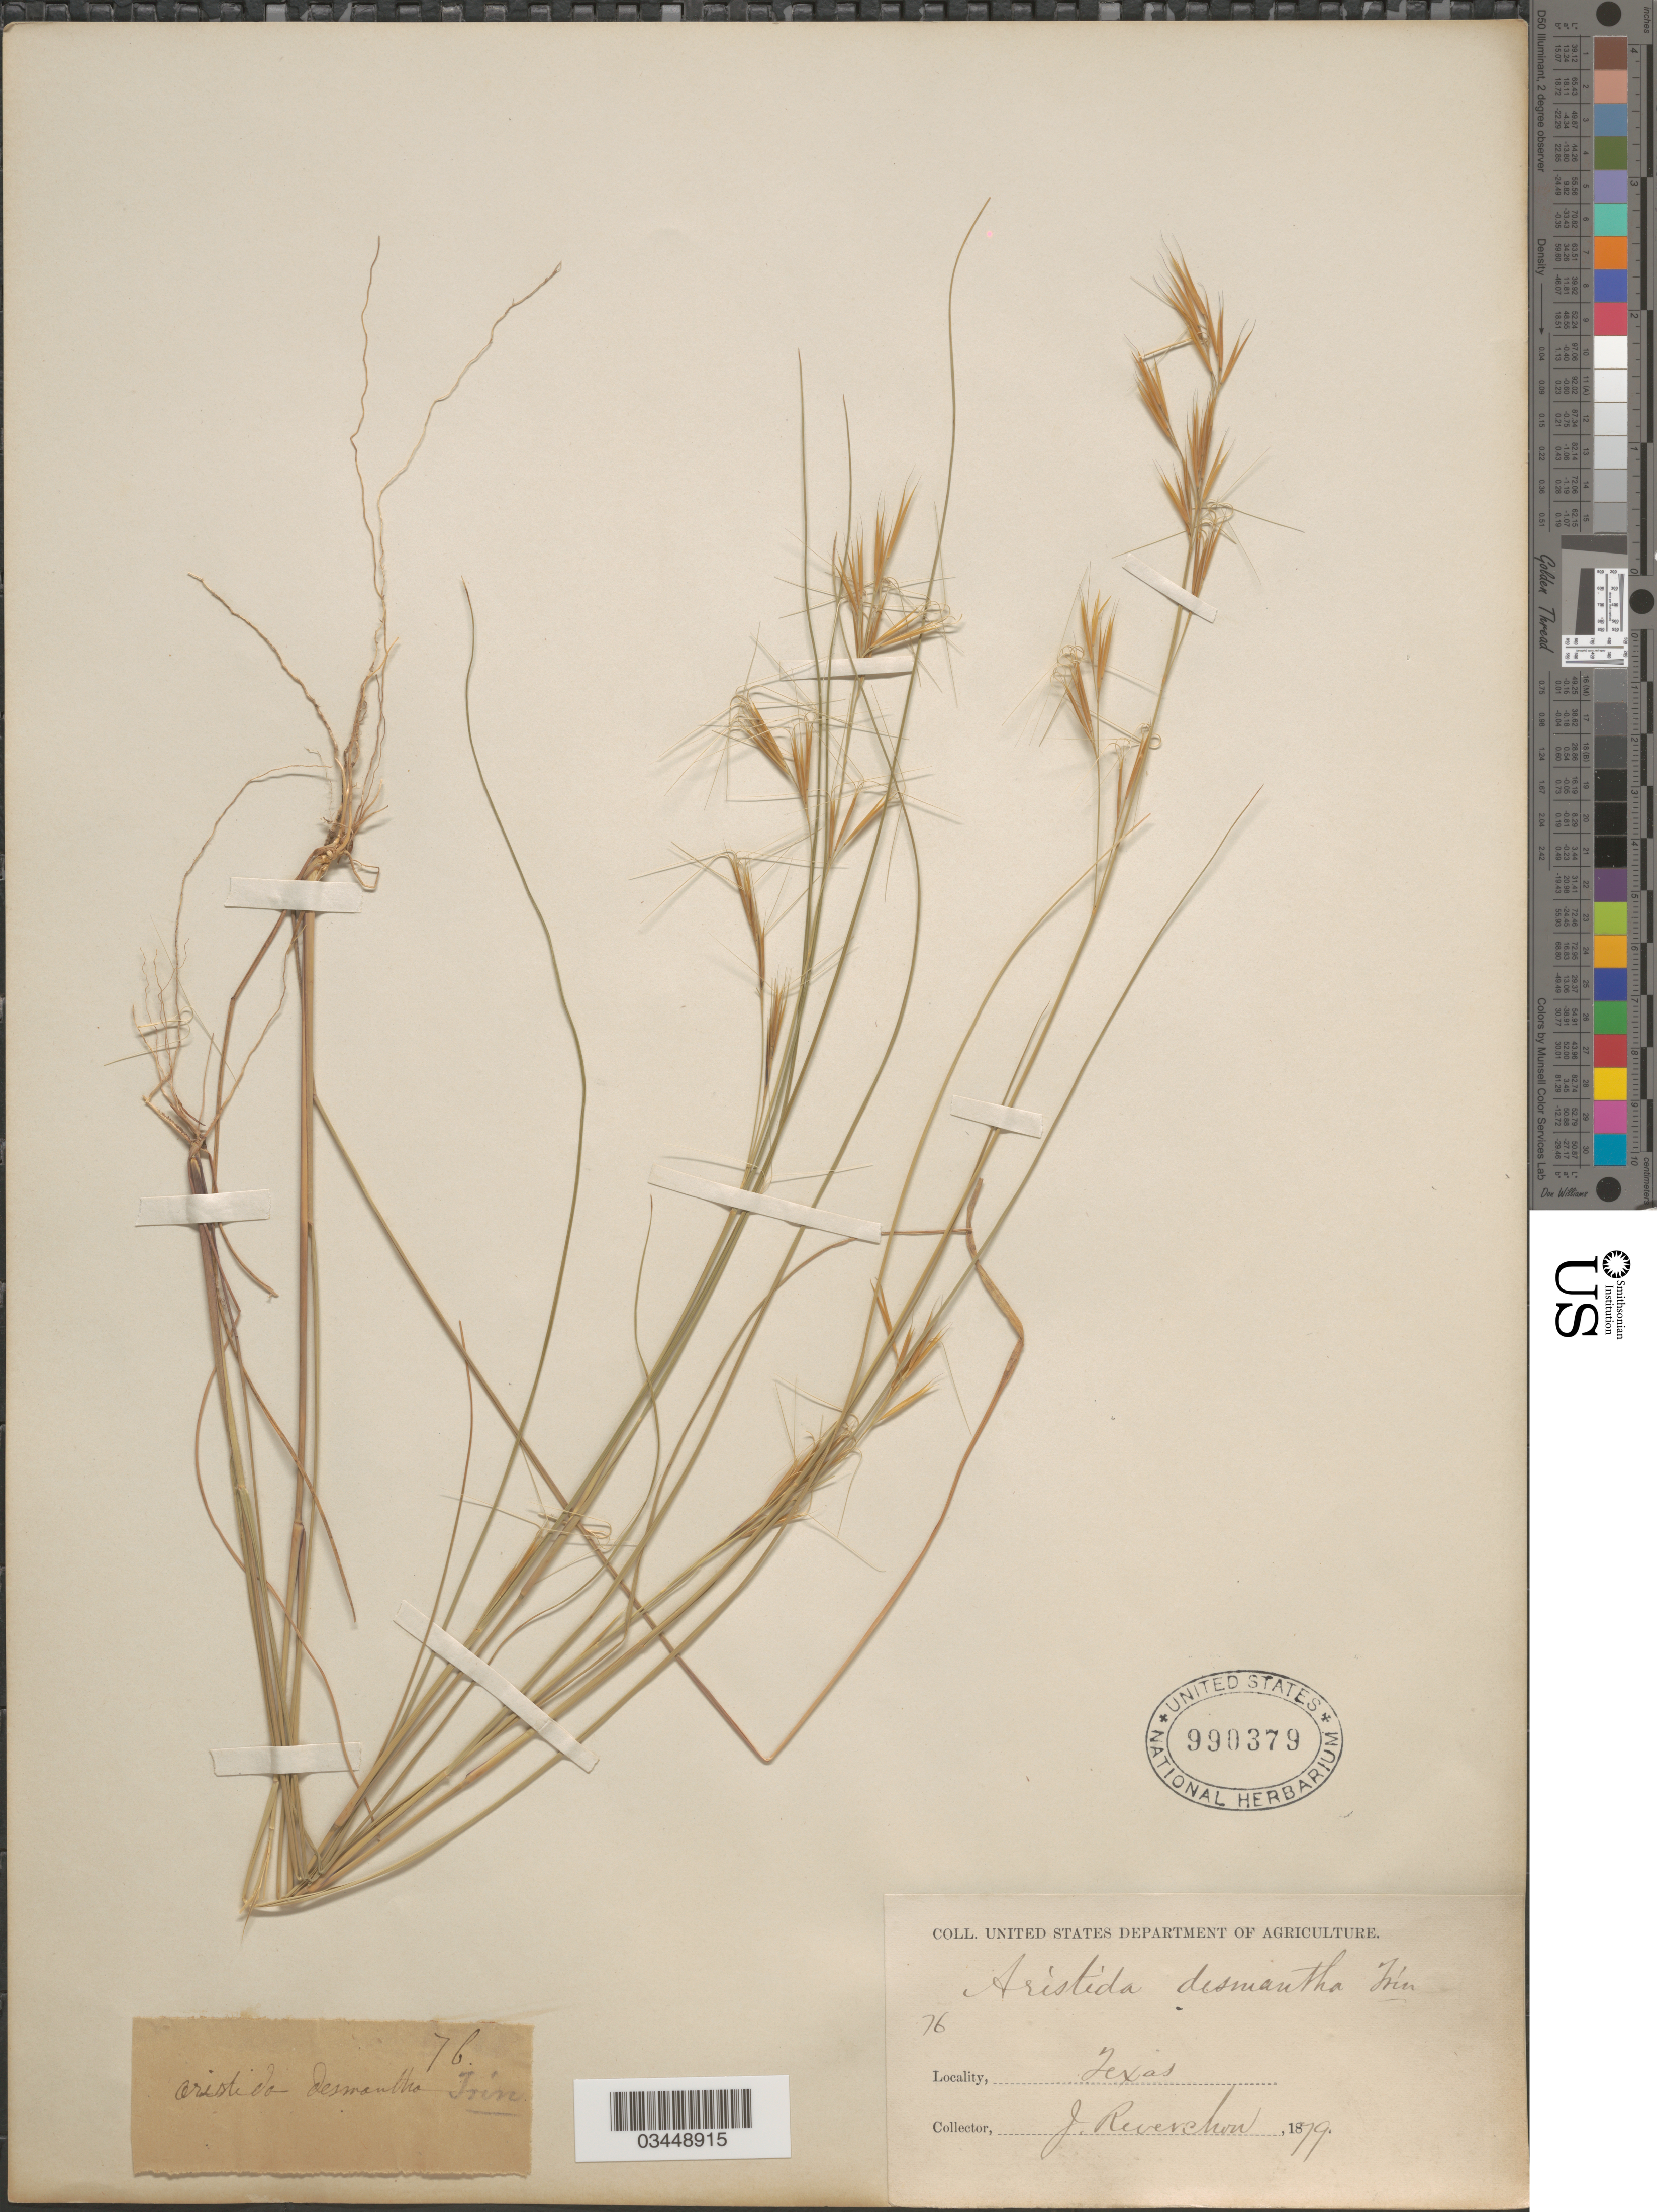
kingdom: Plantae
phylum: Tracheophyta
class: Liliopsida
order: Poales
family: Poaceae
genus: Aristida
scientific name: Aristida desmantha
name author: Trin. & Rupr.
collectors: J. Reverchon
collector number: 76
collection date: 1879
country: United States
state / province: Texas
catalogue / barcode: US 990379